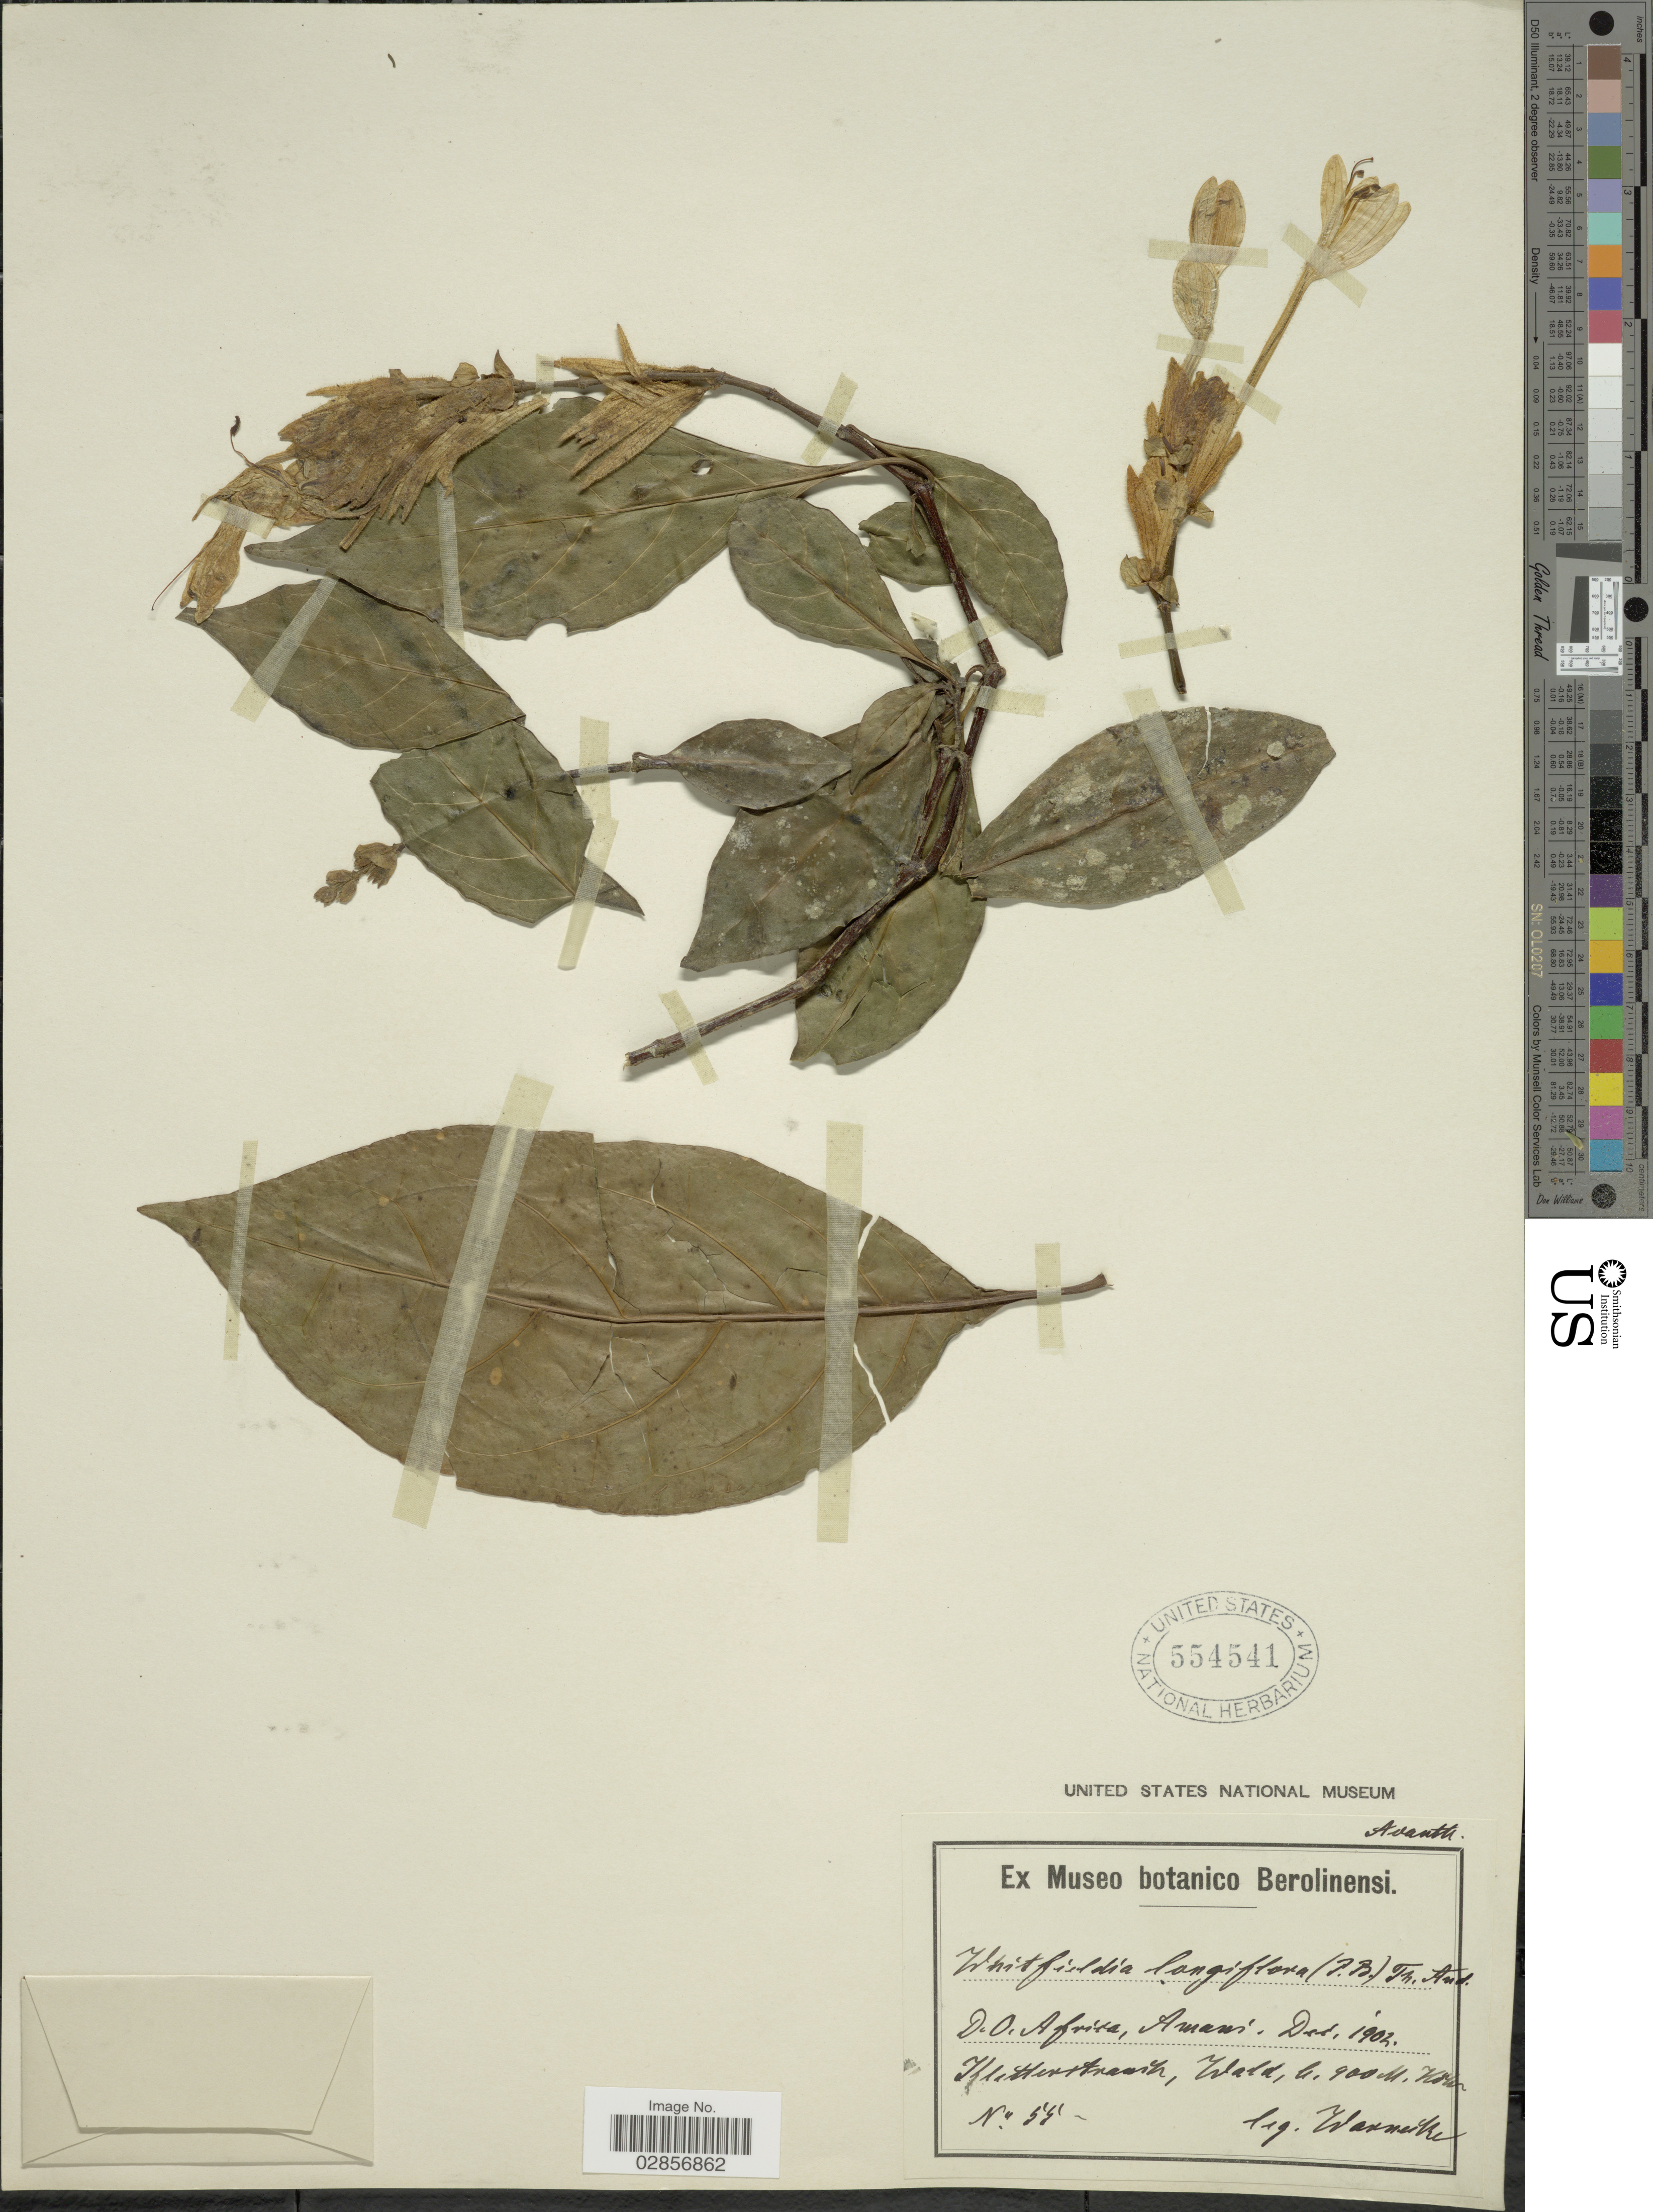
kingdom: Plantae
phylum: Tracheophyta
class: Magnoliopsida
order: Lamiales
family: Acanthaceae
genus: Whitfieldia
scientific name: Whitfieldia longiflora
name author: S. Moore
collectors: -. Warnecke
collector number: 55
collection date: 1902-12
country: Tanzania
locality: S.O. Africa, Amani.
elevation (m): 900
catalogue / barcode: US 554541